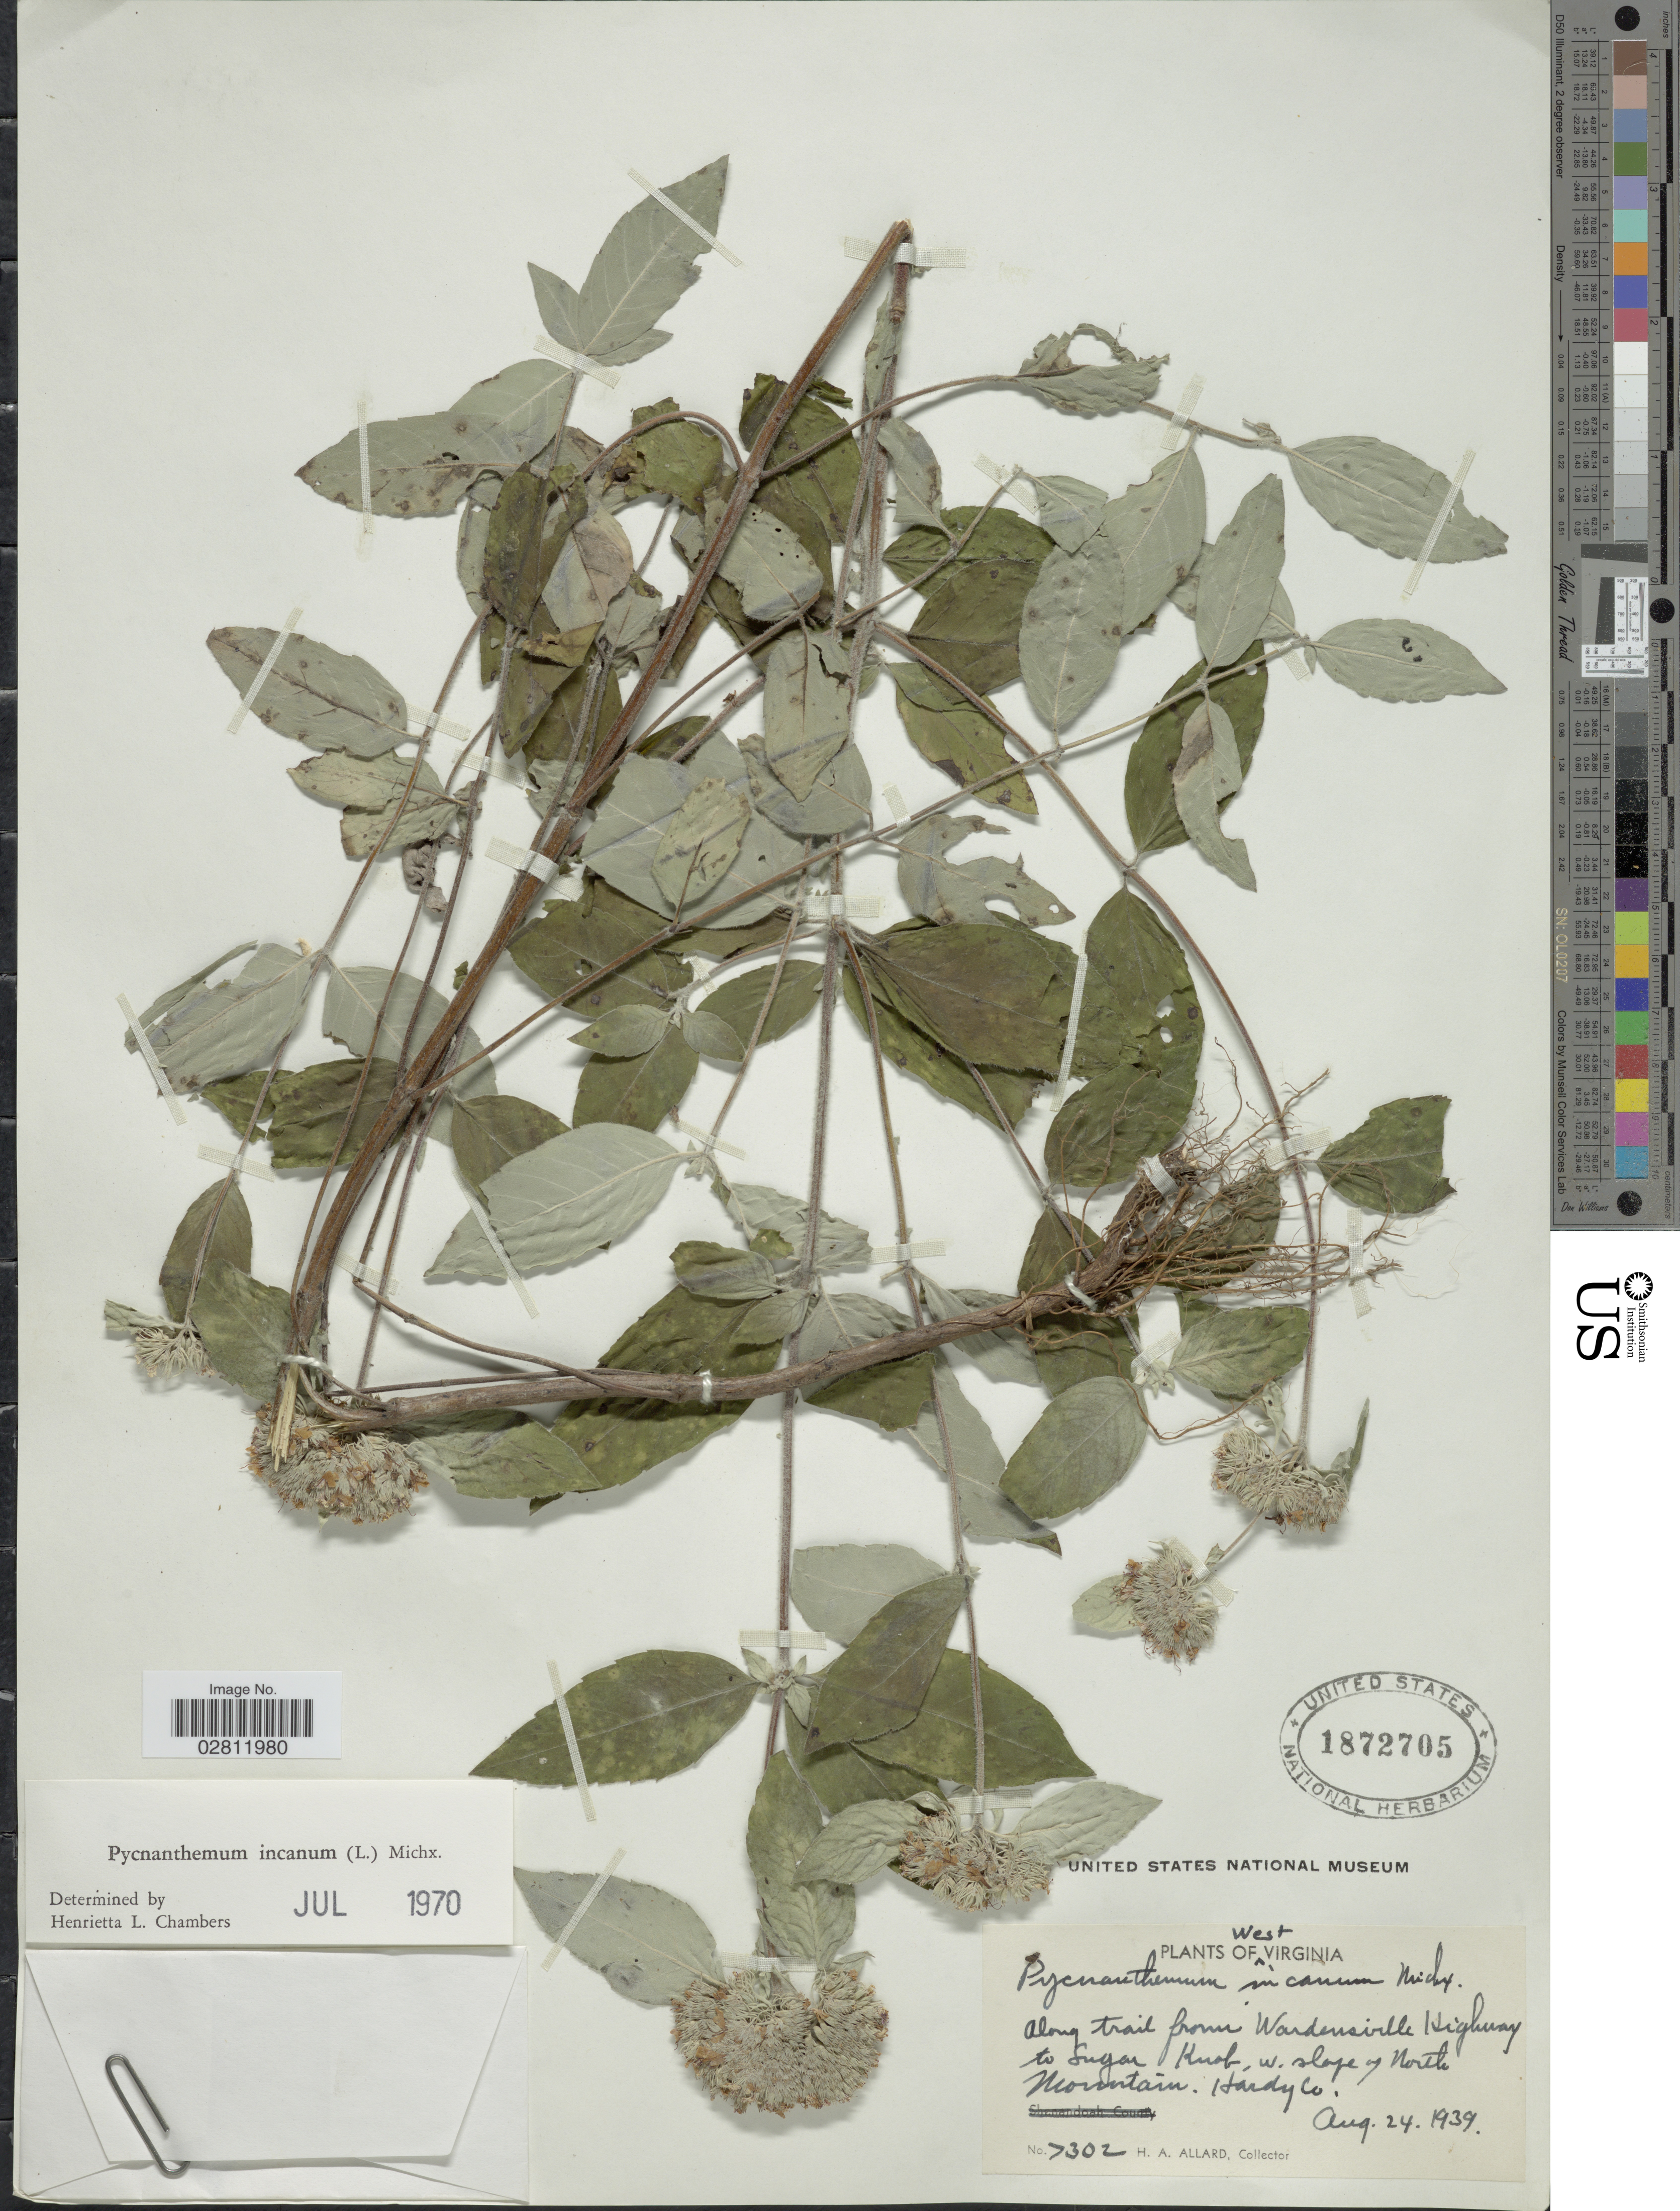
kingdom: Plantae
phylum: Tracheophyta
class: Magnoliopsida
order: Lamiales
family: Lamiaceae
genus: Pycnanthemum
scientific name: Pycnanthemum incanum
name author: (L.) Michx.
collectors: H. A. Allard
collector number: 7302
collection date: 1939-08-24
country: United States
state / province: West Virginia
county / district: Hardy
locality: Along trail from Wardensville Highway to Sugar Knob, w. slope of North Mountain. Hardy Co.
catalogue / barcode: US 1872705